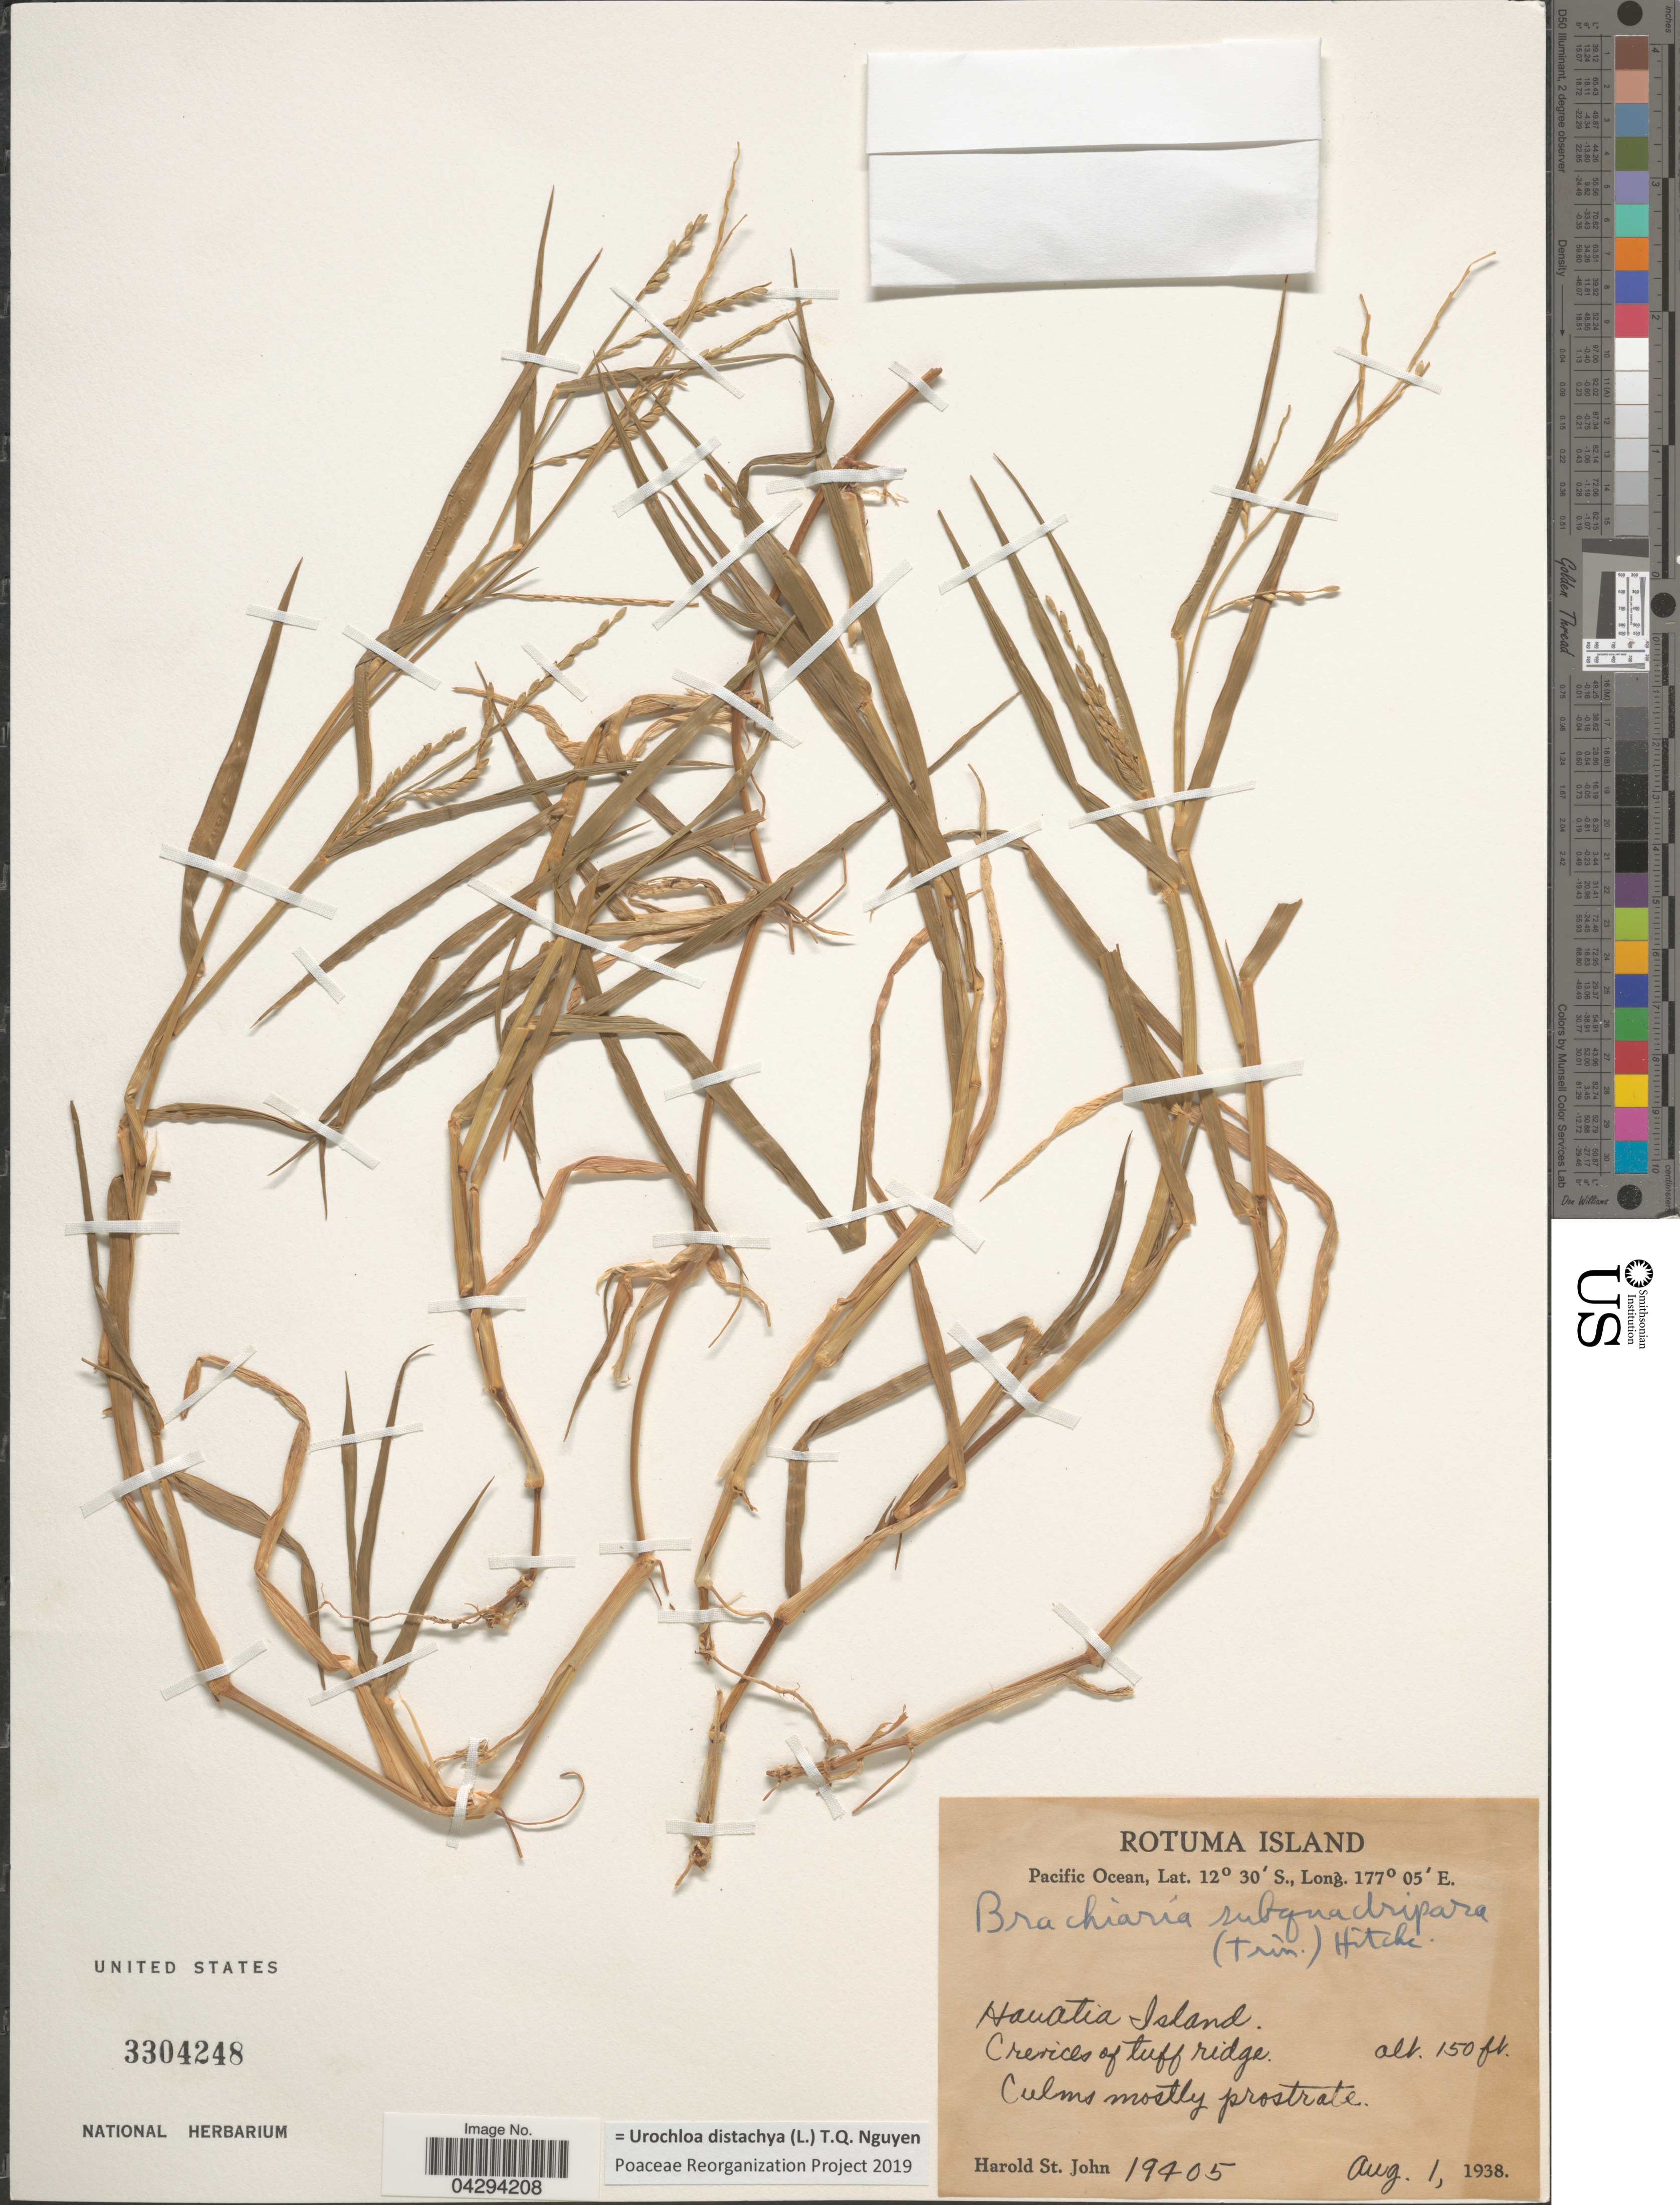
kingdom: Plantae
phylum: Tracheophyta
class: Liliopsida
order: Poales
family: Poaceae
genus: Urochloa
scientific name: Urochloa distachya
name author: (L.) T.Q. Nguyen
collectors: H. St. John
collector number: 19405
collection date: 1938-08-01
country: Fiji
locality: Rotuma Island. Pacific Ocean. Hauatia Island.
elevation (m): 46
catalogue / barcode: US 3304248